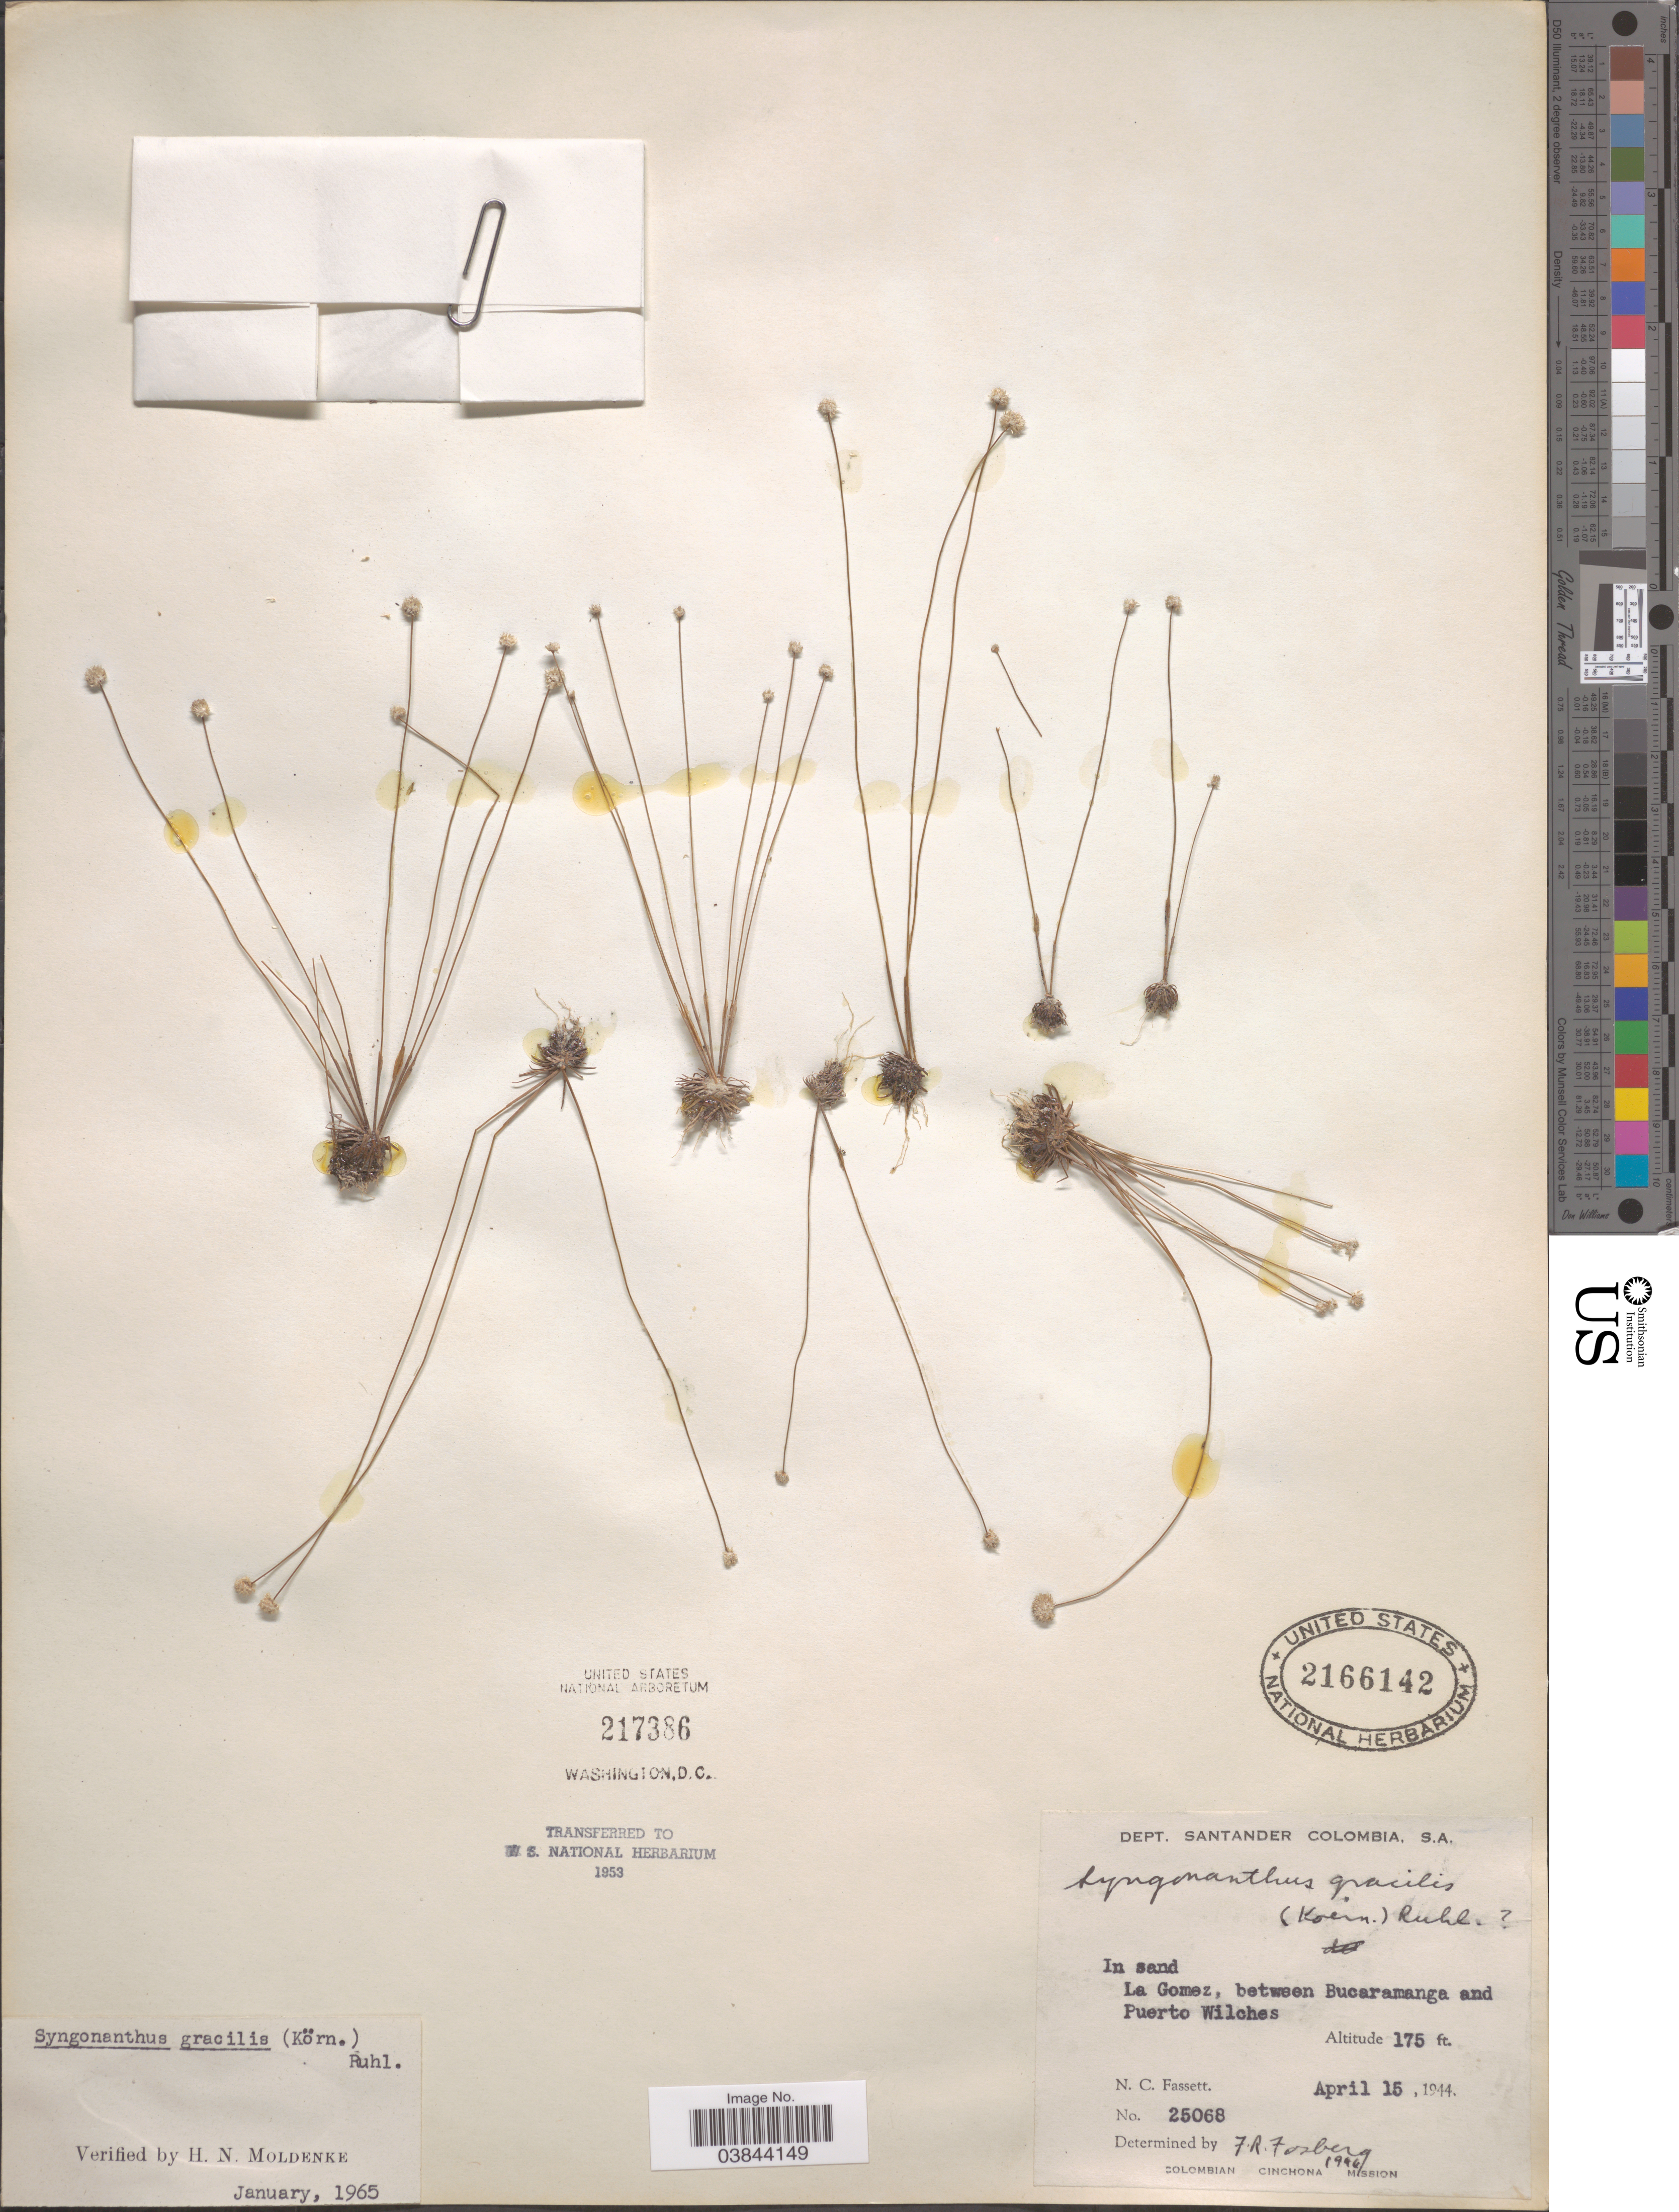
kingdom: Plantae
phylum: Tracheophyta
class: Liliopsida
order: Poales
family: Eriocaulaceae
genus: Syngonanthus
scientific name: Syngonanthus gracilis var. gracilis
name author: (Bong.) Ruhland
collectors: N. C. Fassett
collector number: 25068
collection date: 1944-04-15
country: Colombia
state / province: Santander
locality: Dept. Santander. La Gomez, between Bucaramanga and Puerto Wilches.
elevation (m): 53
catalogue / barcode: US 2166142